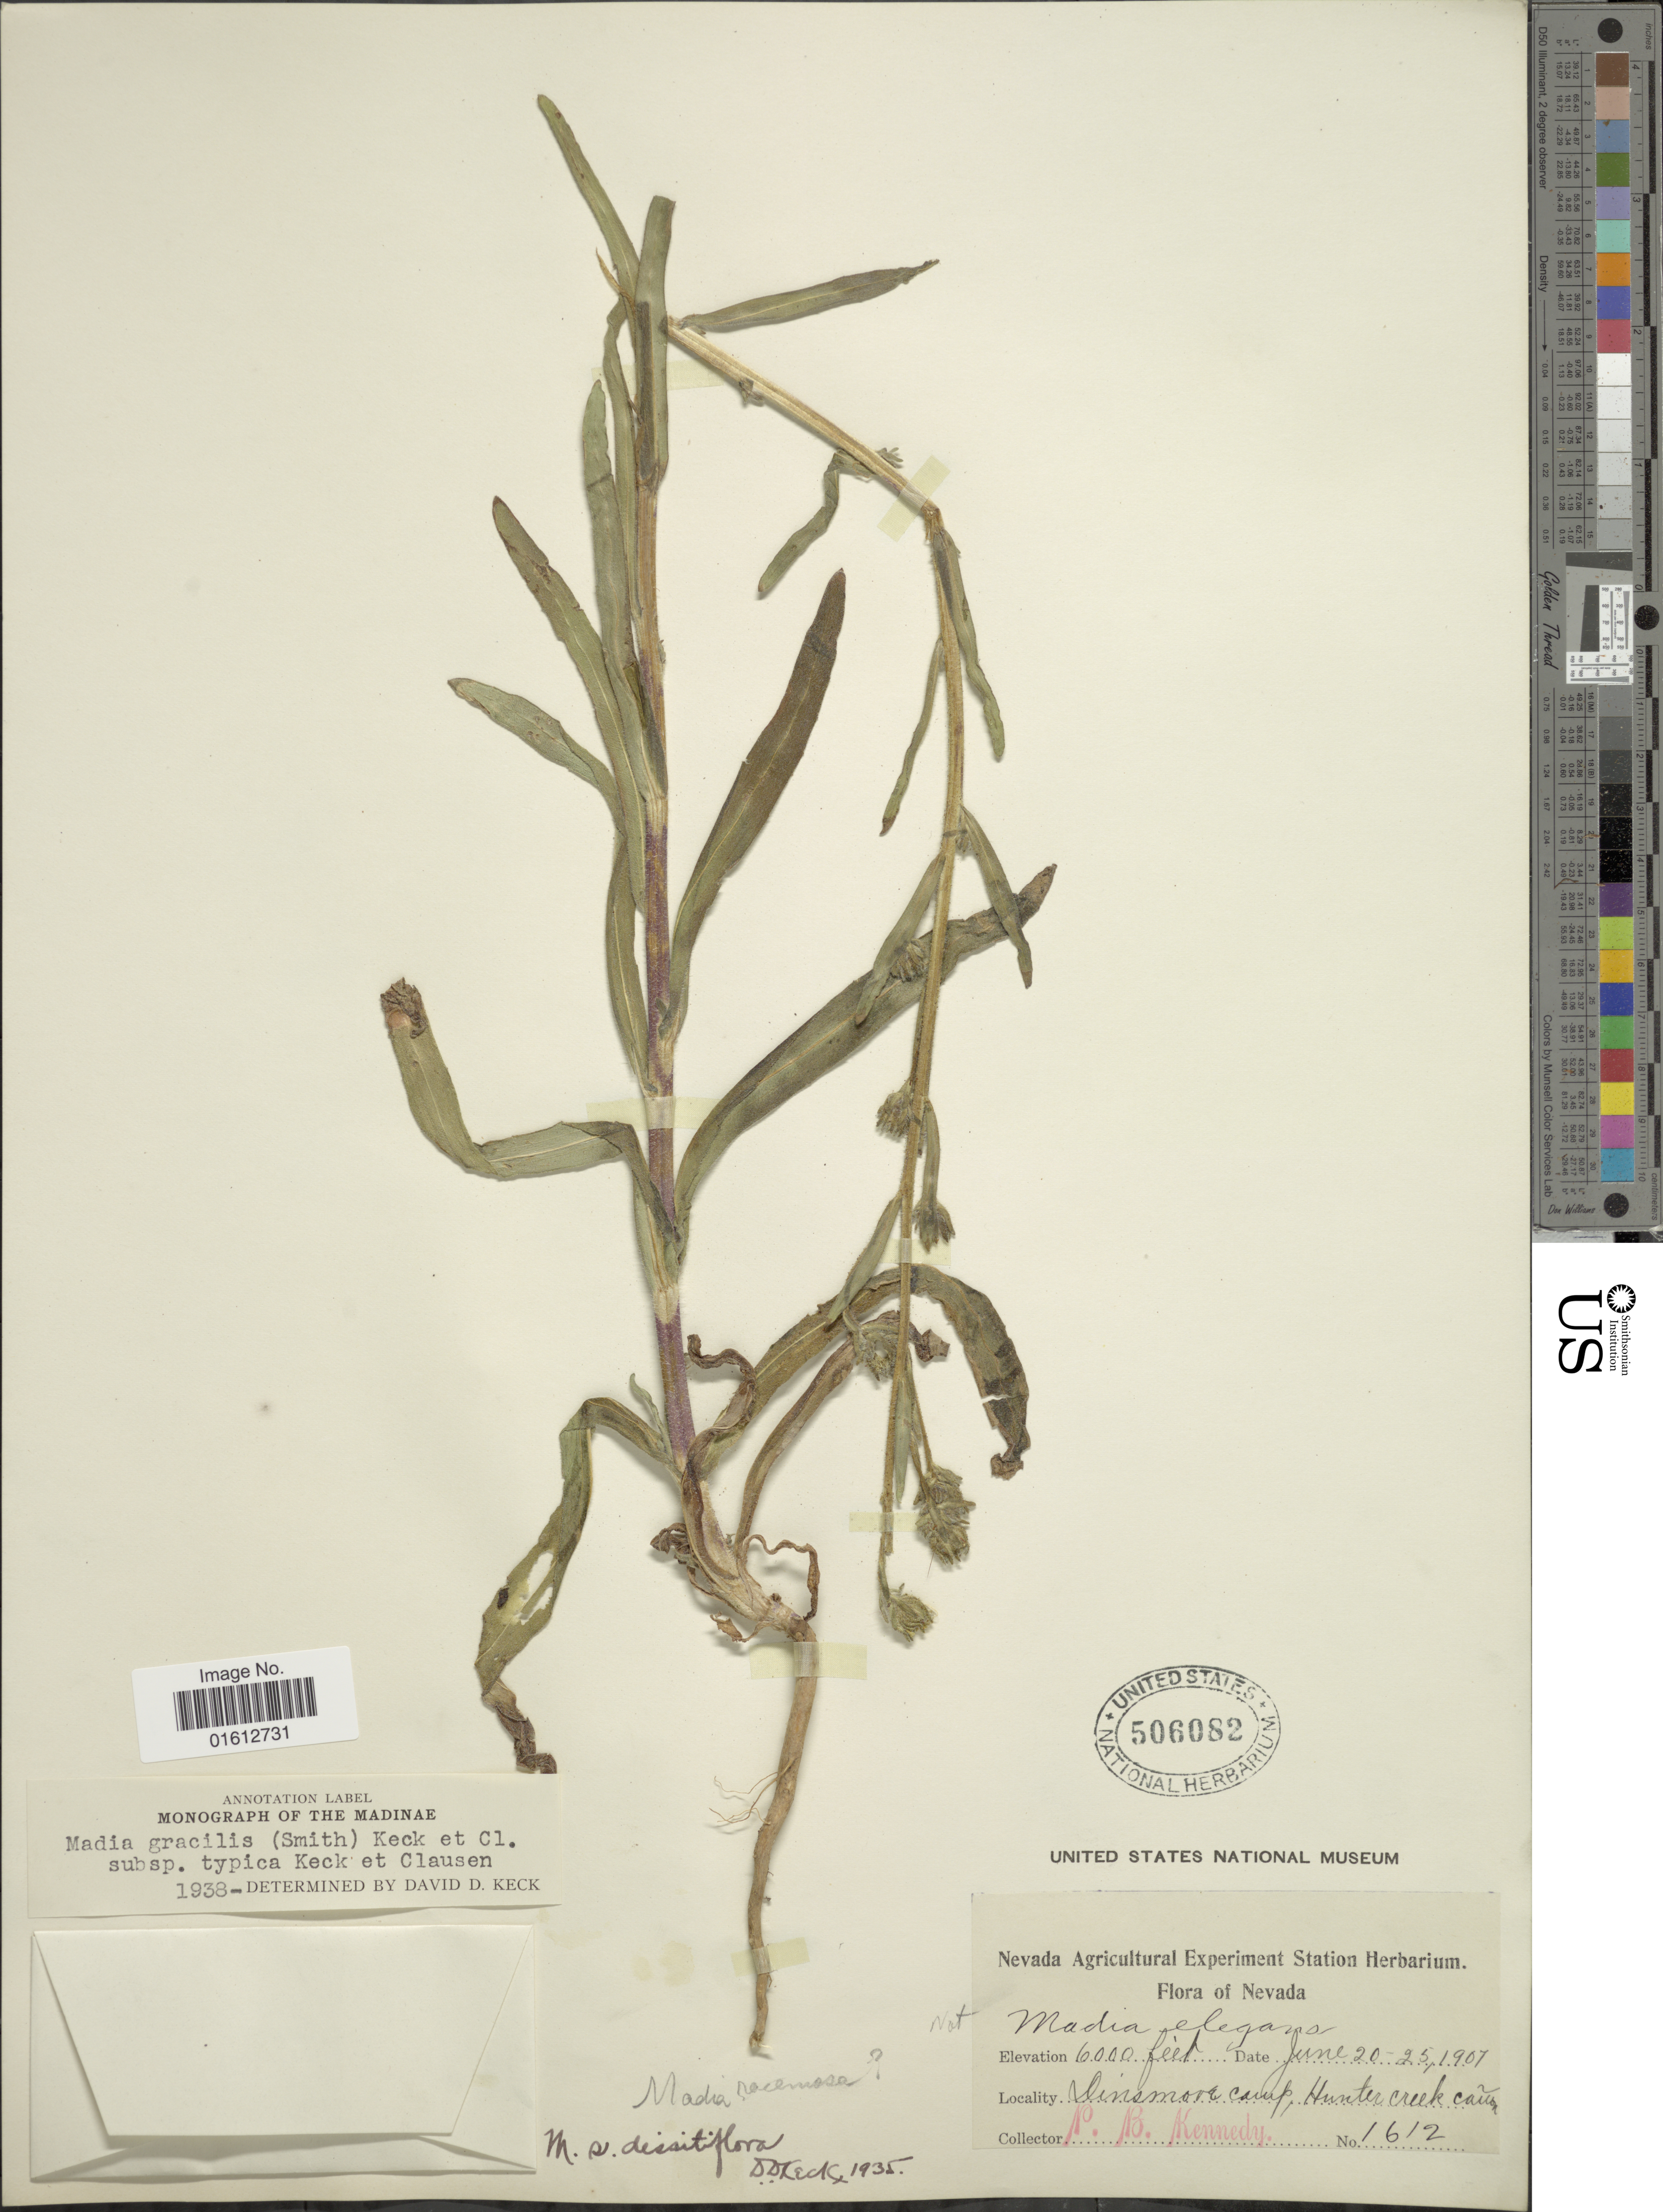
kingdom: Plantae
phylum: Tracheophyta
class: Magnoliopsida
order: Asterales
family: Asteraceae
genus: Madia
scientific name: Madia gracilis subsp. gracilis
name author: (Sm.) D.D. Keck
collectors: P. B. Kennedy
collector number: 1612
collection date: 1907-06-20/1907-06-25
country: United States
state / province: Nevada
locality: Dinsmore camp, Hunter creek cañon.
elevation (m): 1829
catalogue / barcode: US 506082